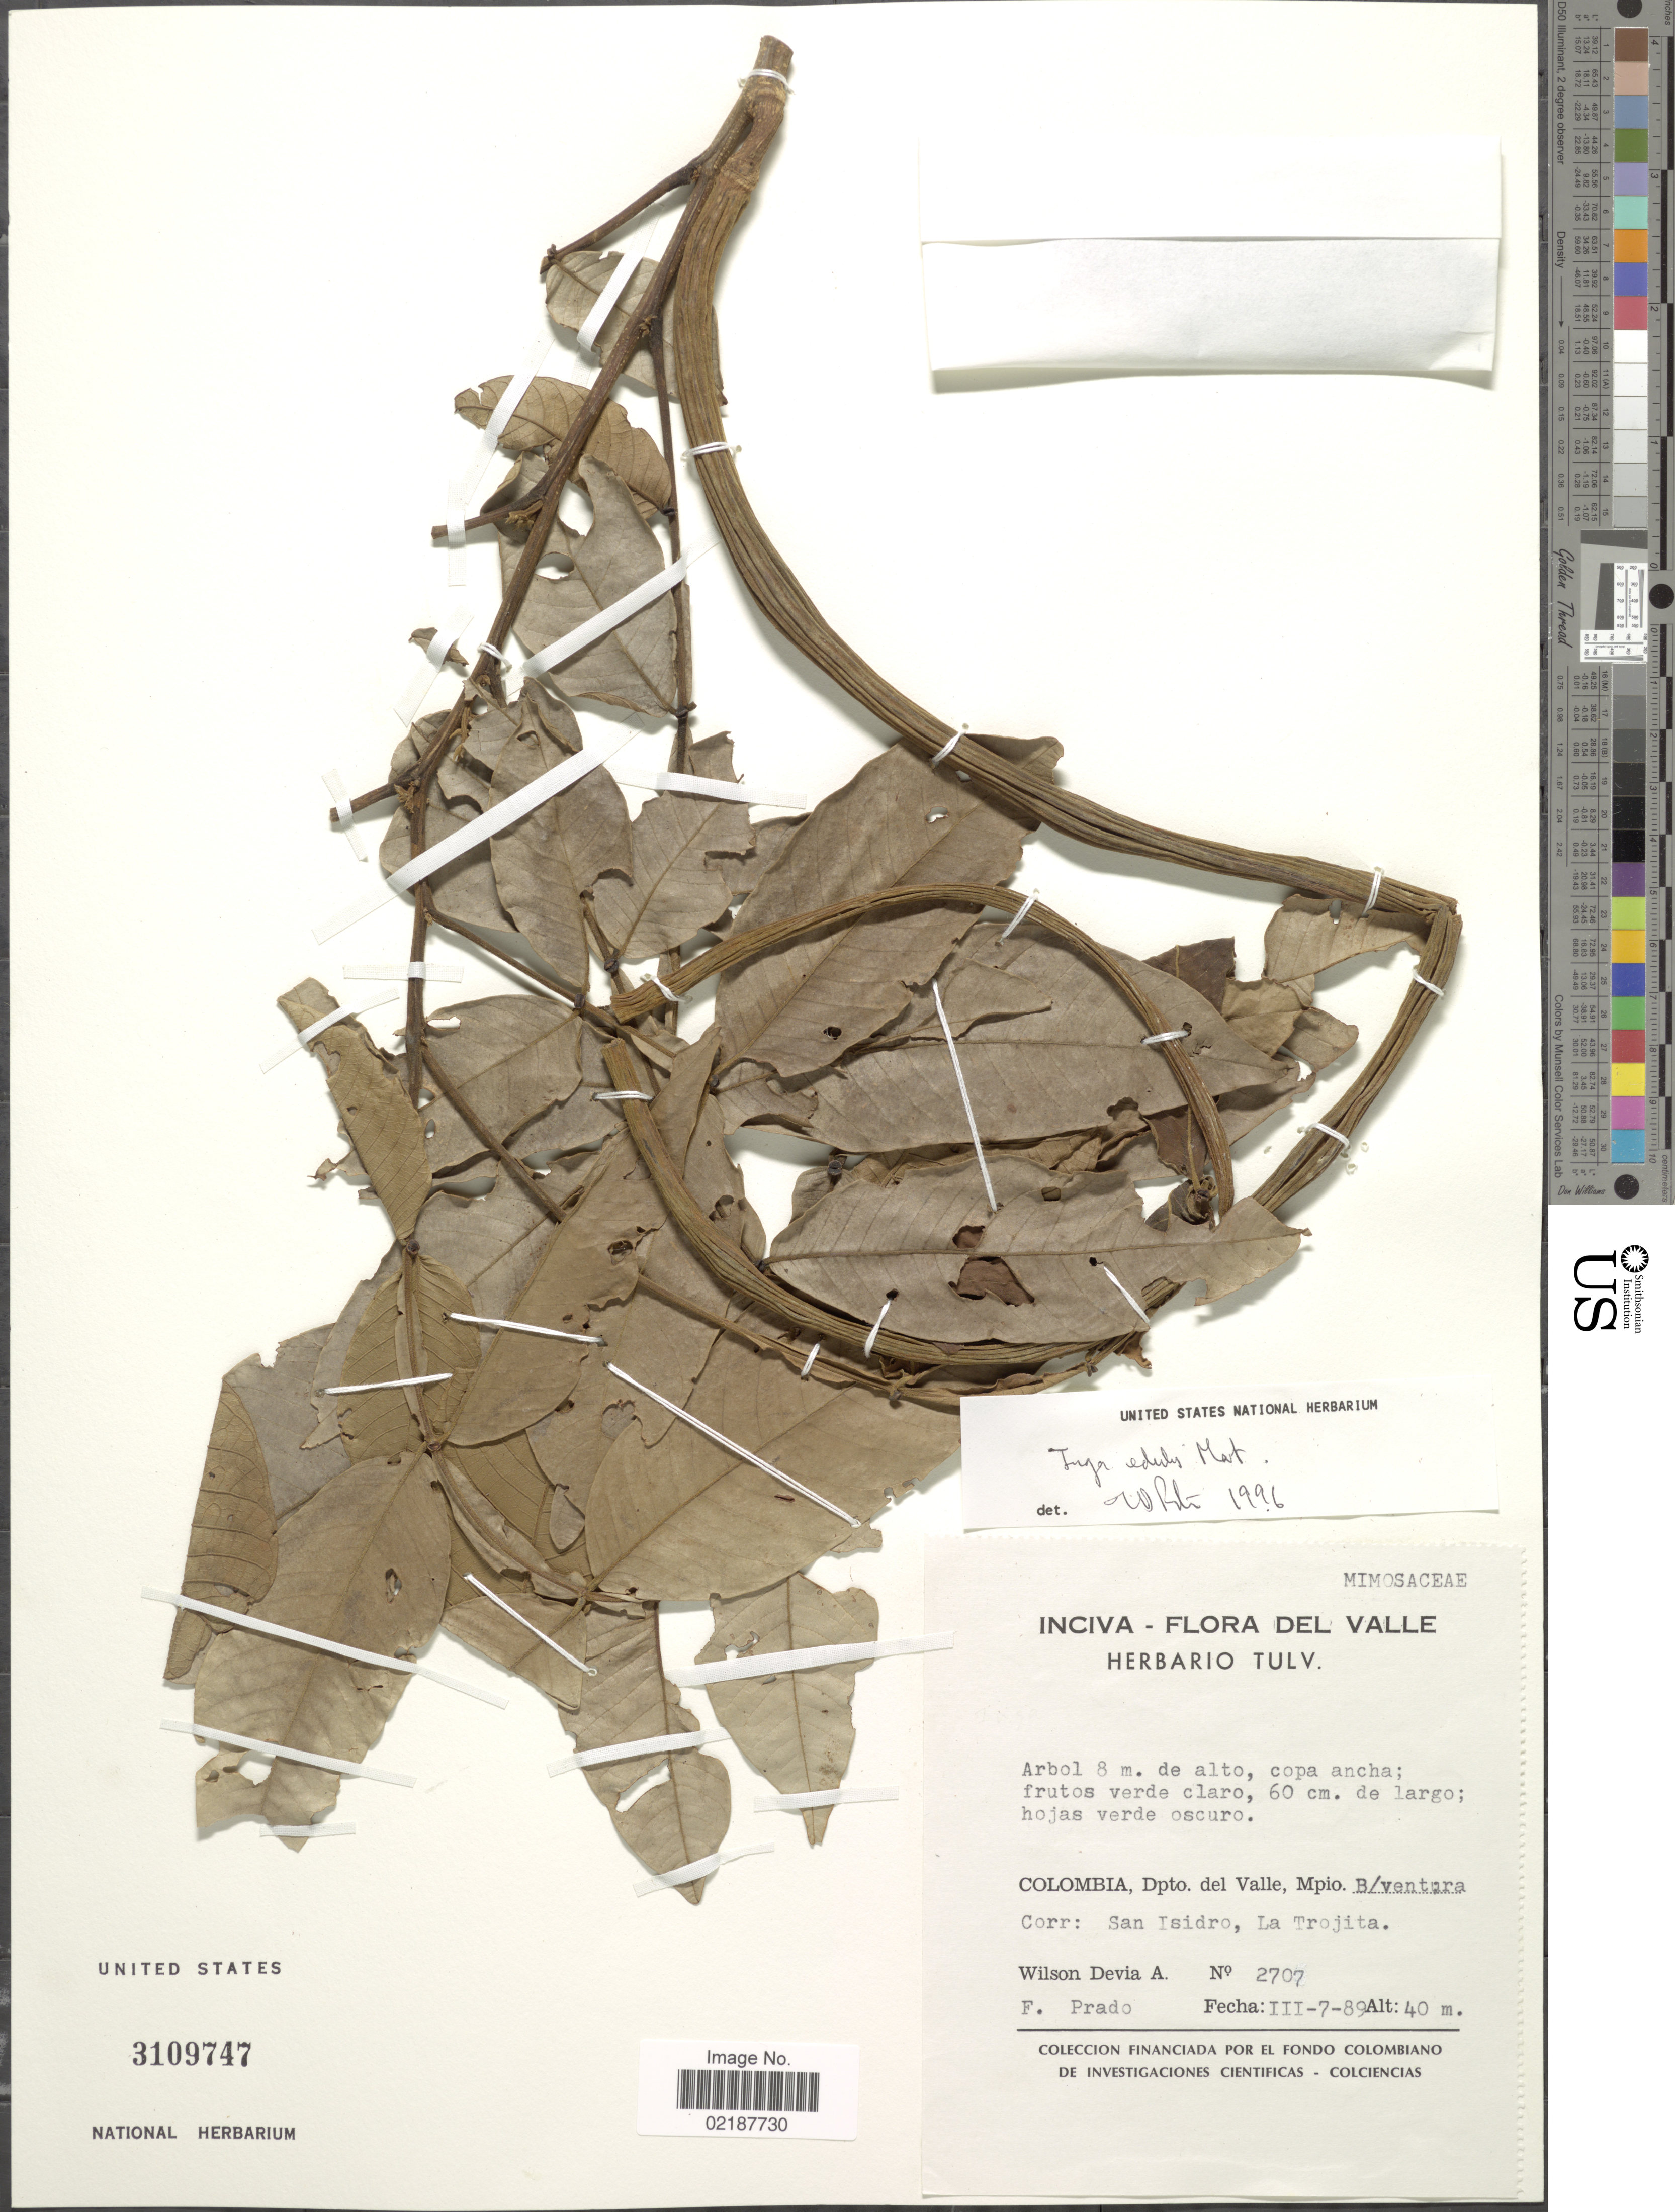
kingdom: Plantae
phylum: Tracheophyta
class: Magnoliopsida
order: Fabales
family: Fabaceae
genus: Inga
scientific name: Inga edulis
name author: Mart.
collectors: W. Devia A. & F. Prado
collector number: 2707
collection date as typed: Transcribed d/m/y: 7/3/89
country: Colombia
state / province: Valle del Cauca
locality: Dpto. del Valle, Mpio. B/ventura, Corr: San Isidro, La Trojita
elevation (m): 40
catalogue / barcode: US 3109747